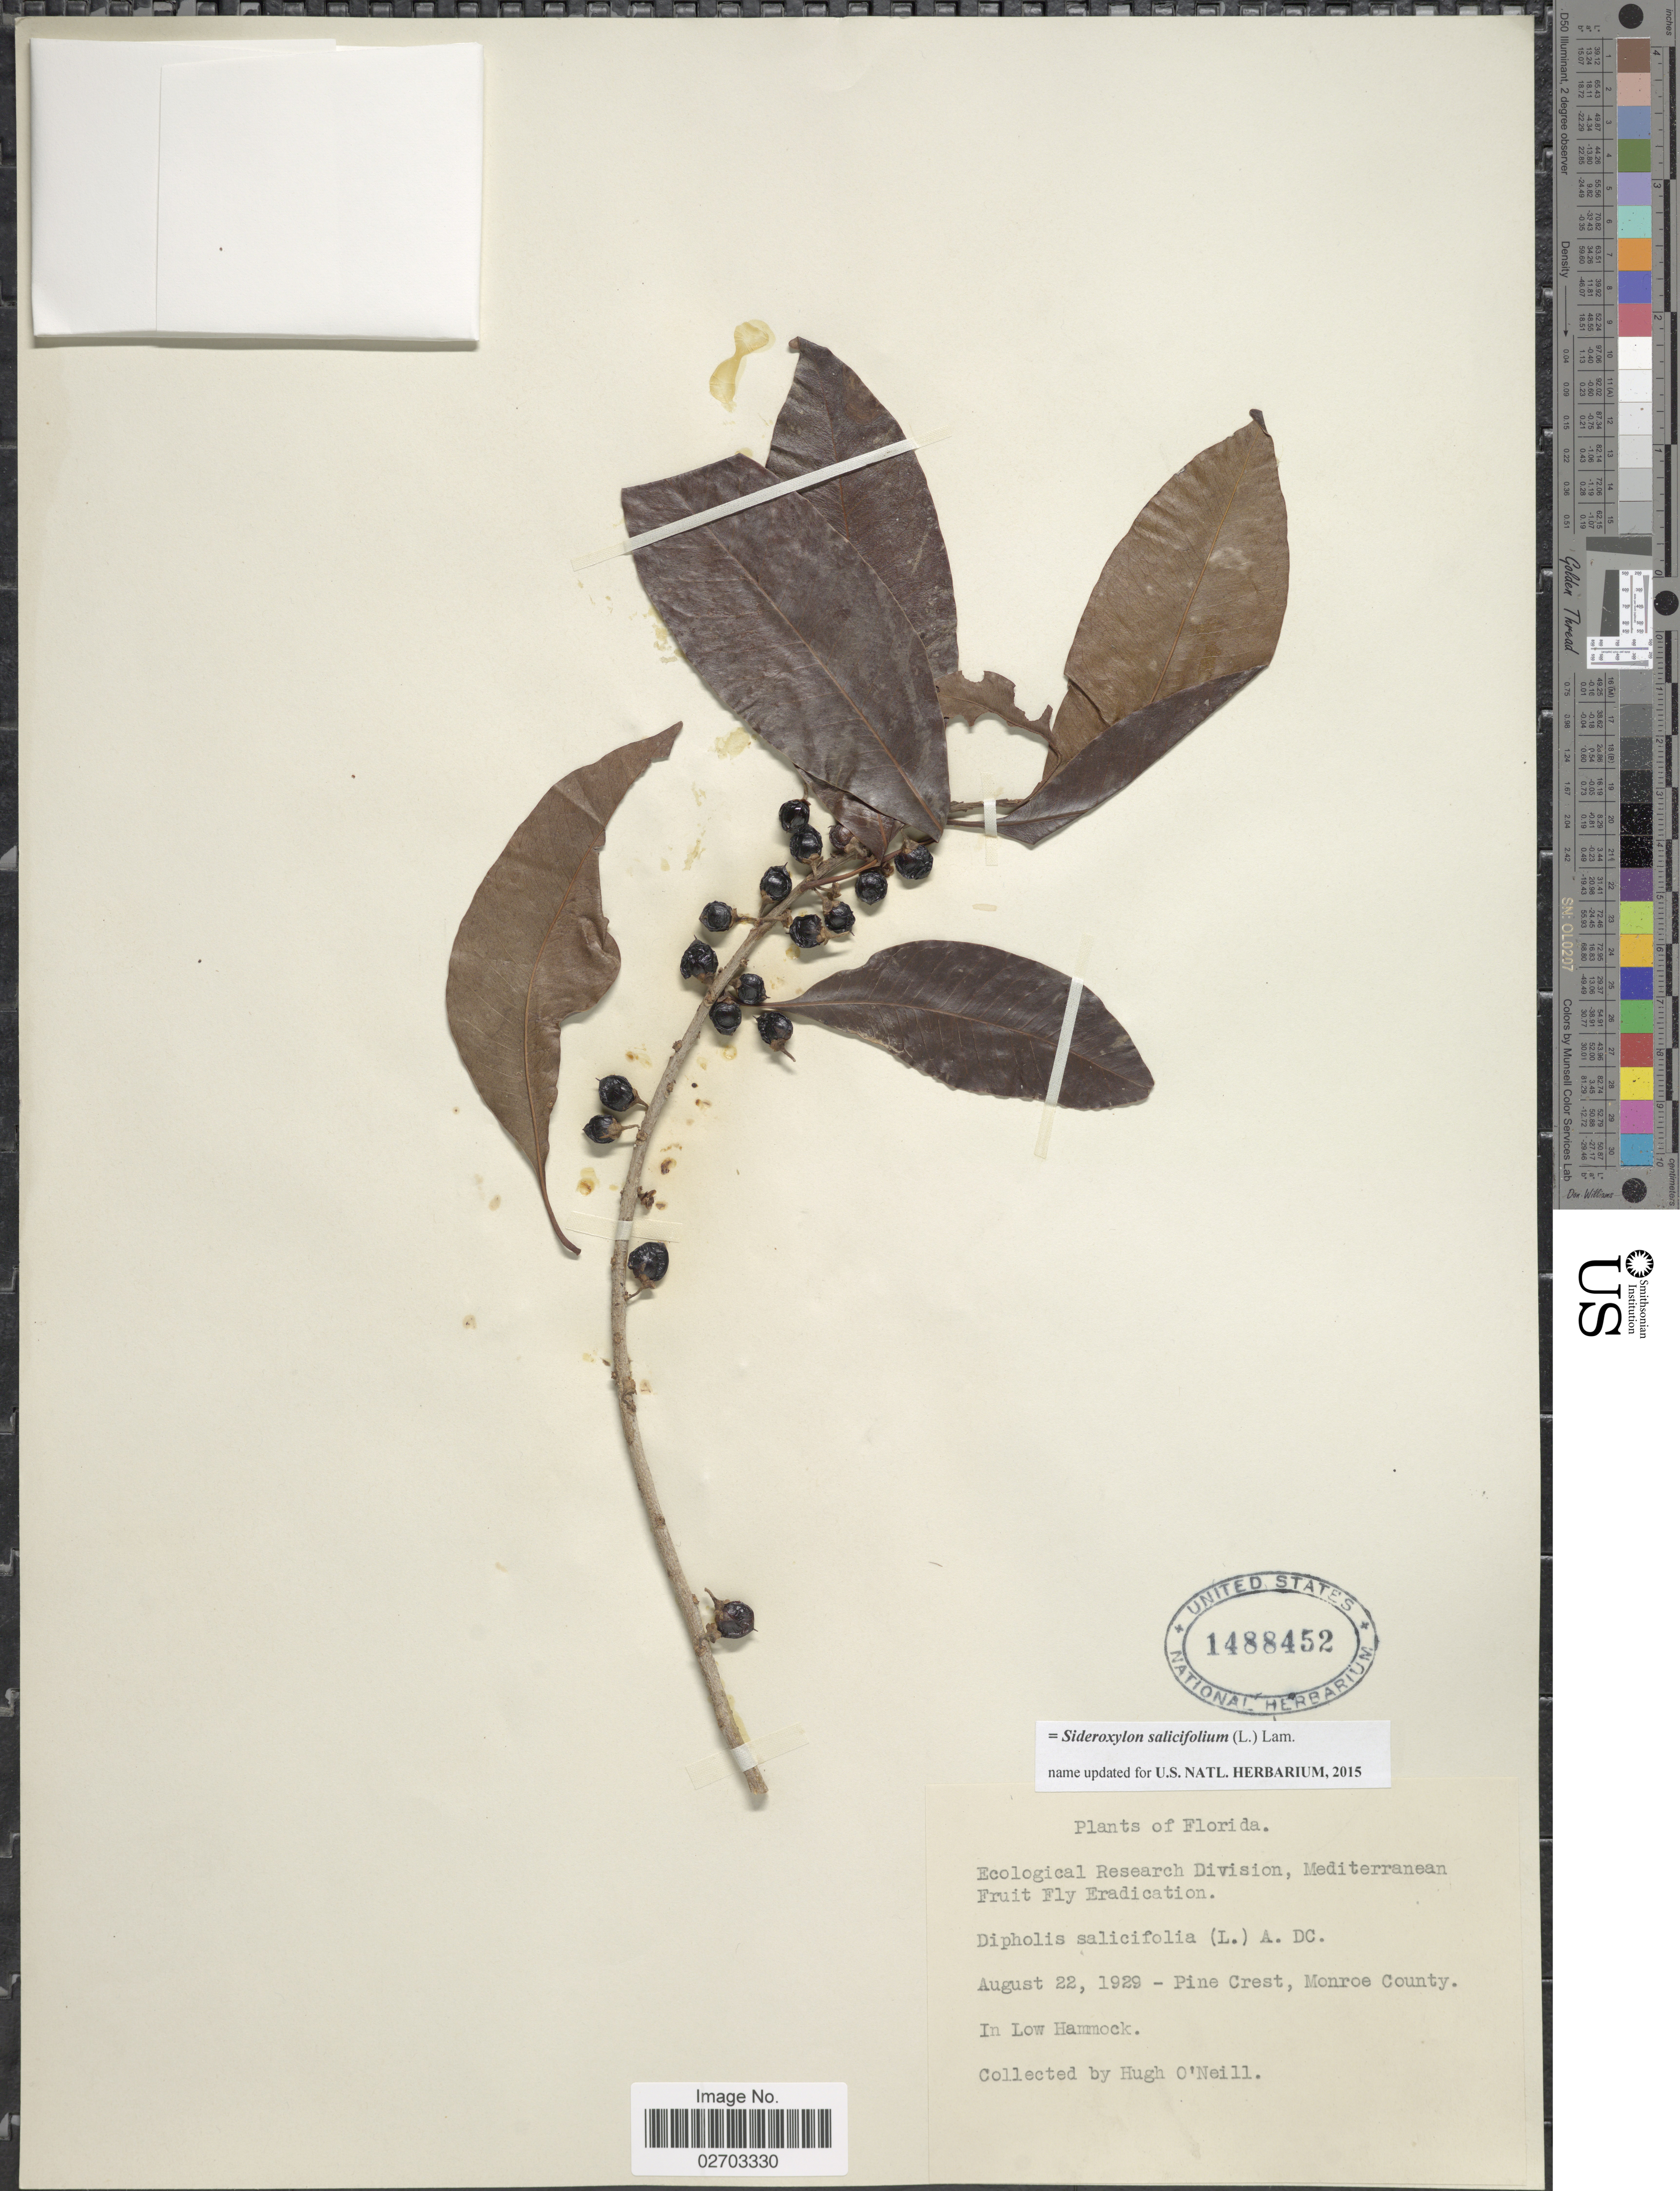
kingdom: Plantae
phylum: Tracheophyta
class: Magnoliopsida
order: Ericales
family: Sapotaceae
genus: Sideroxylon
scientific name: Sideroxylon salicifolium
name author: (L.) Lam.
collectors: H. O'Neill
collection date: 1929-08-22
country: United States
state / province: Florida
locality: Pine Crest, Monroe County , in Low Hammock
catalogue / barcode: US 1488452